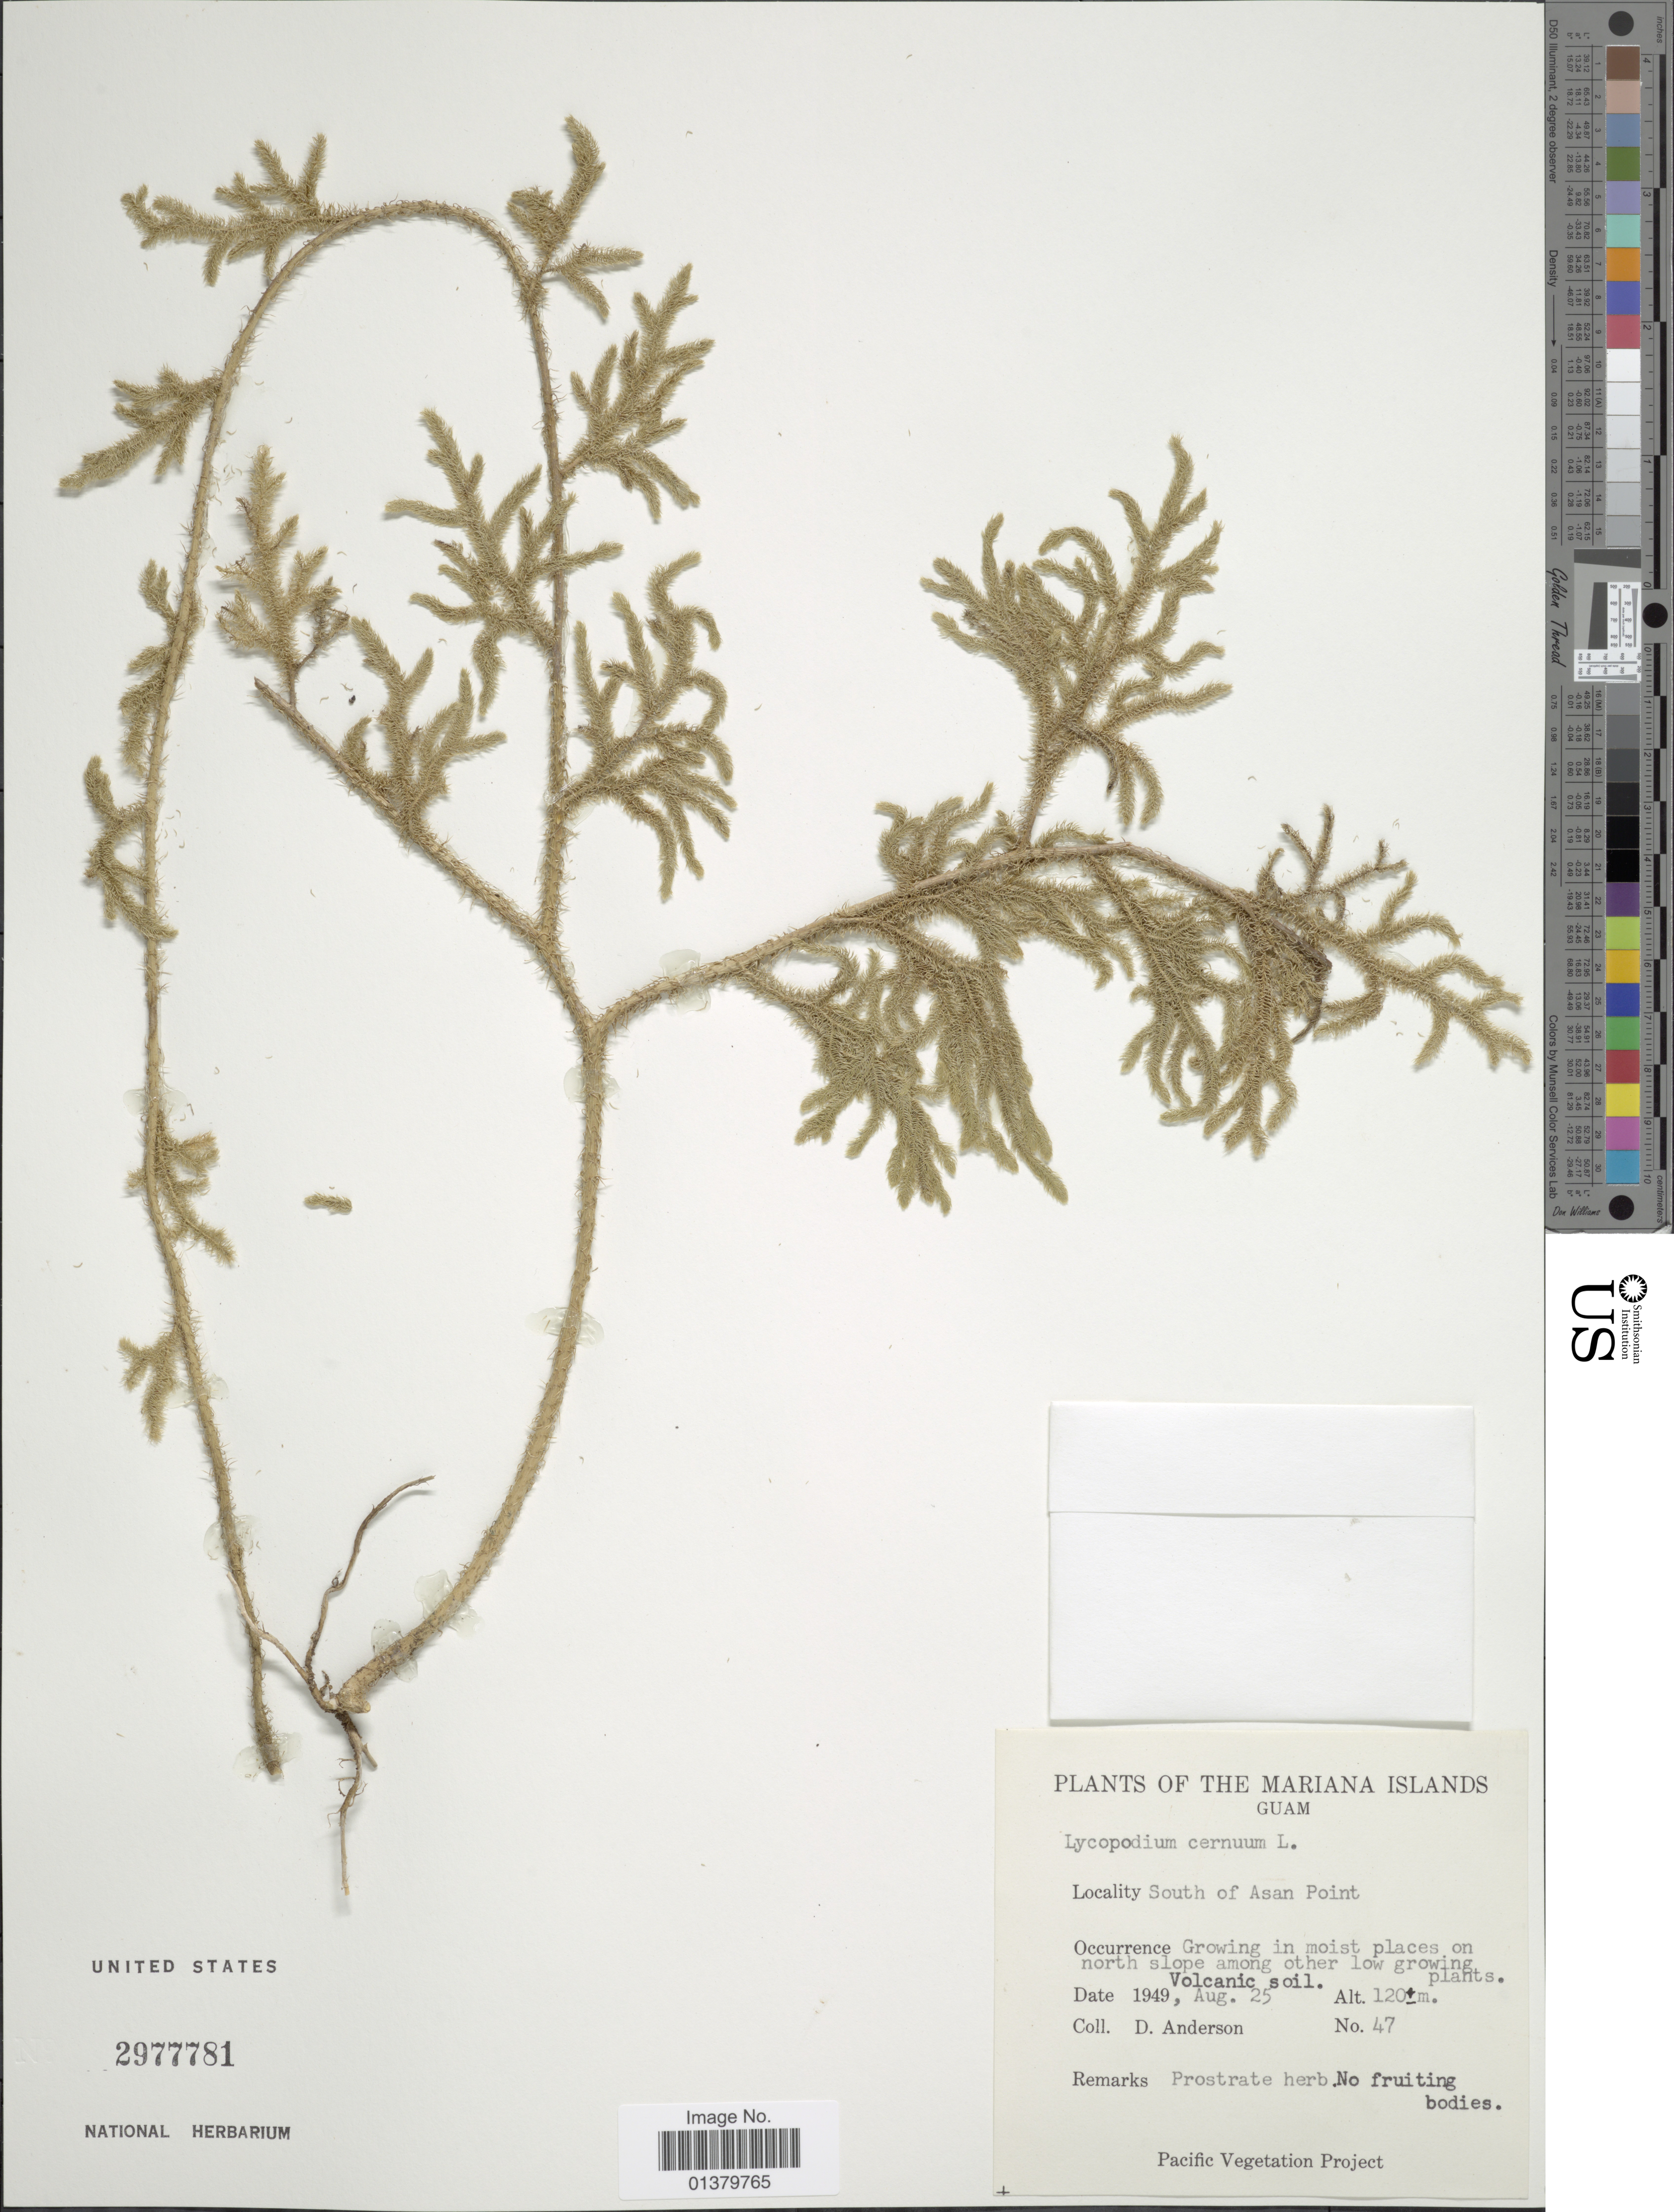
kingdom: Plantae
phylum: Tracheophyta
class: Lycopodiopsida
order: Lycopodiales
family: Lycopodiaceae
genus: Palhinhaea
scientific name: Palhinhaea cernua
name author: (L.) Vasc. & Franco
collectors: D. Anderson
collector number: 47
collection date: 1949-08-25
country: Guam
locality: The Mariana islands, South of Asan Point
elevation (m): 120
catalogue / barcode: US 2977781